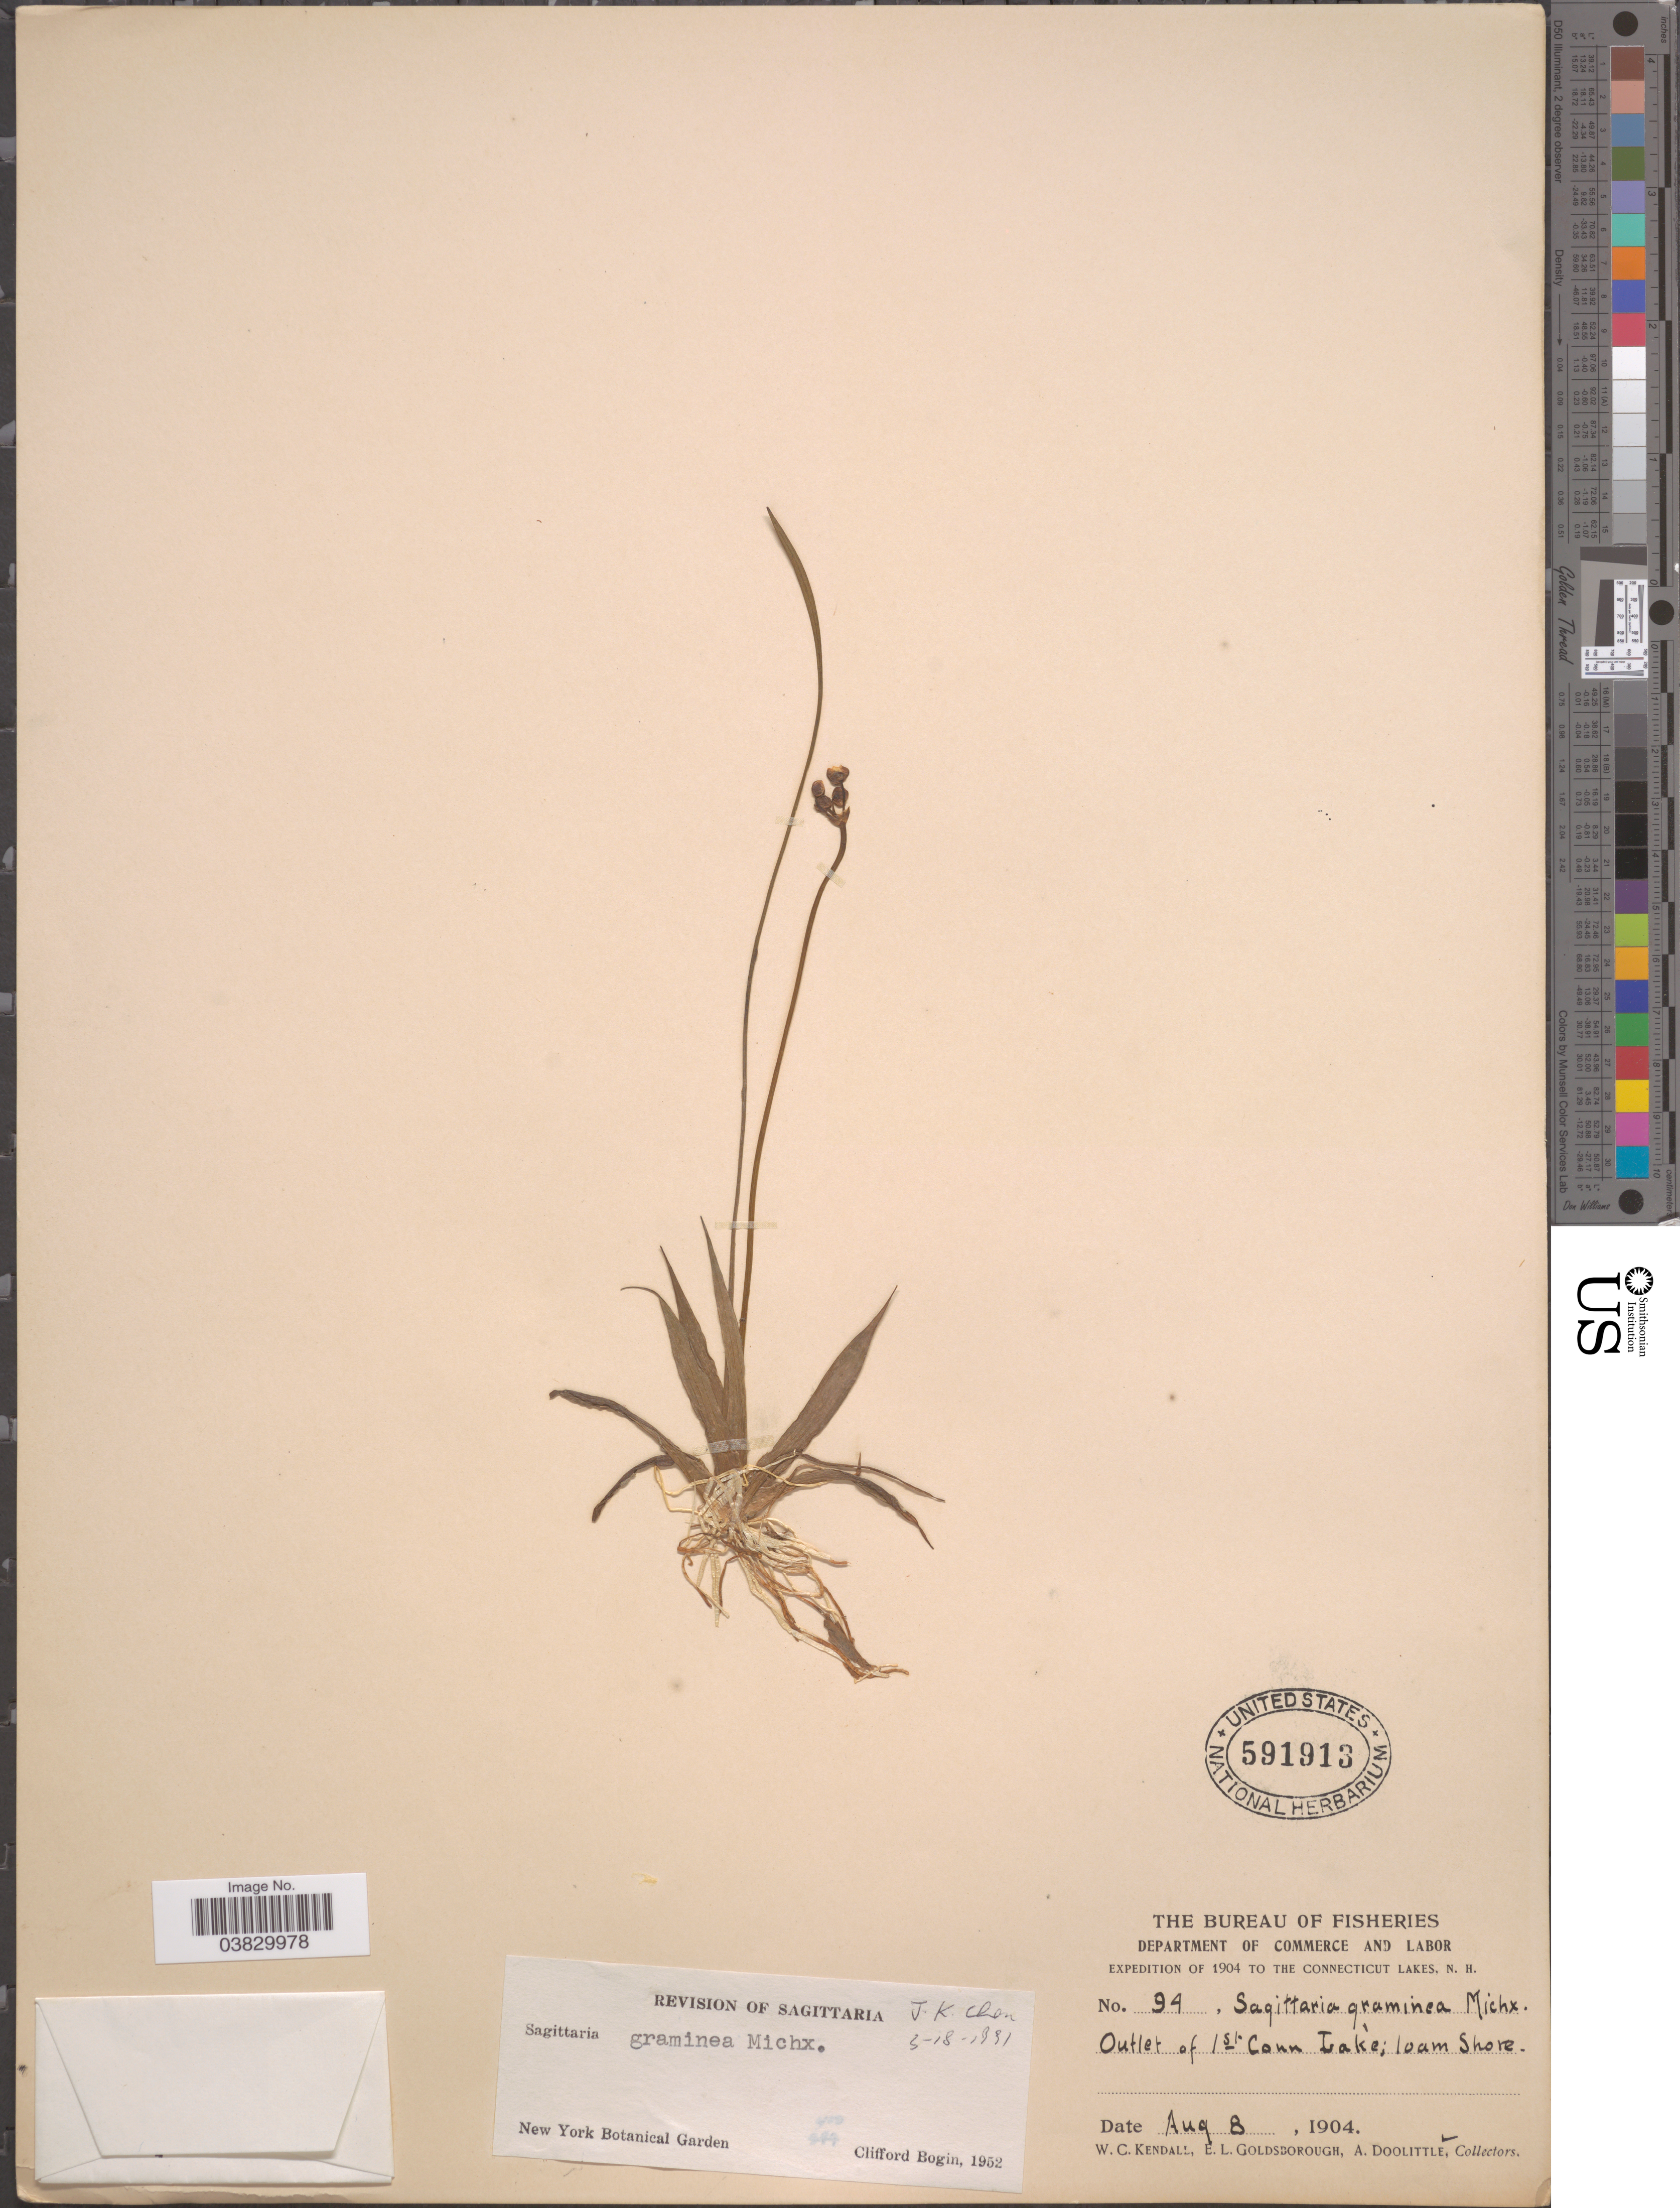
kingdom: Plantae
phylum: Tracheophyta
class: Liliopsida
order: Alismatales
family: Alismataceae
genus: Sagittaria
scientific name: Sagittaria graminea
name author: Michx.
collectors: W. Kendall, E. Goldsborough & A. Doolittle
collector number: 94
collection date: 1904-08-08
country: United States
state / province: New Hampshire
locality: The Connecticut Lakes. Outlet of 1st Conn. Lake.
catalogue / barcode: US 591913